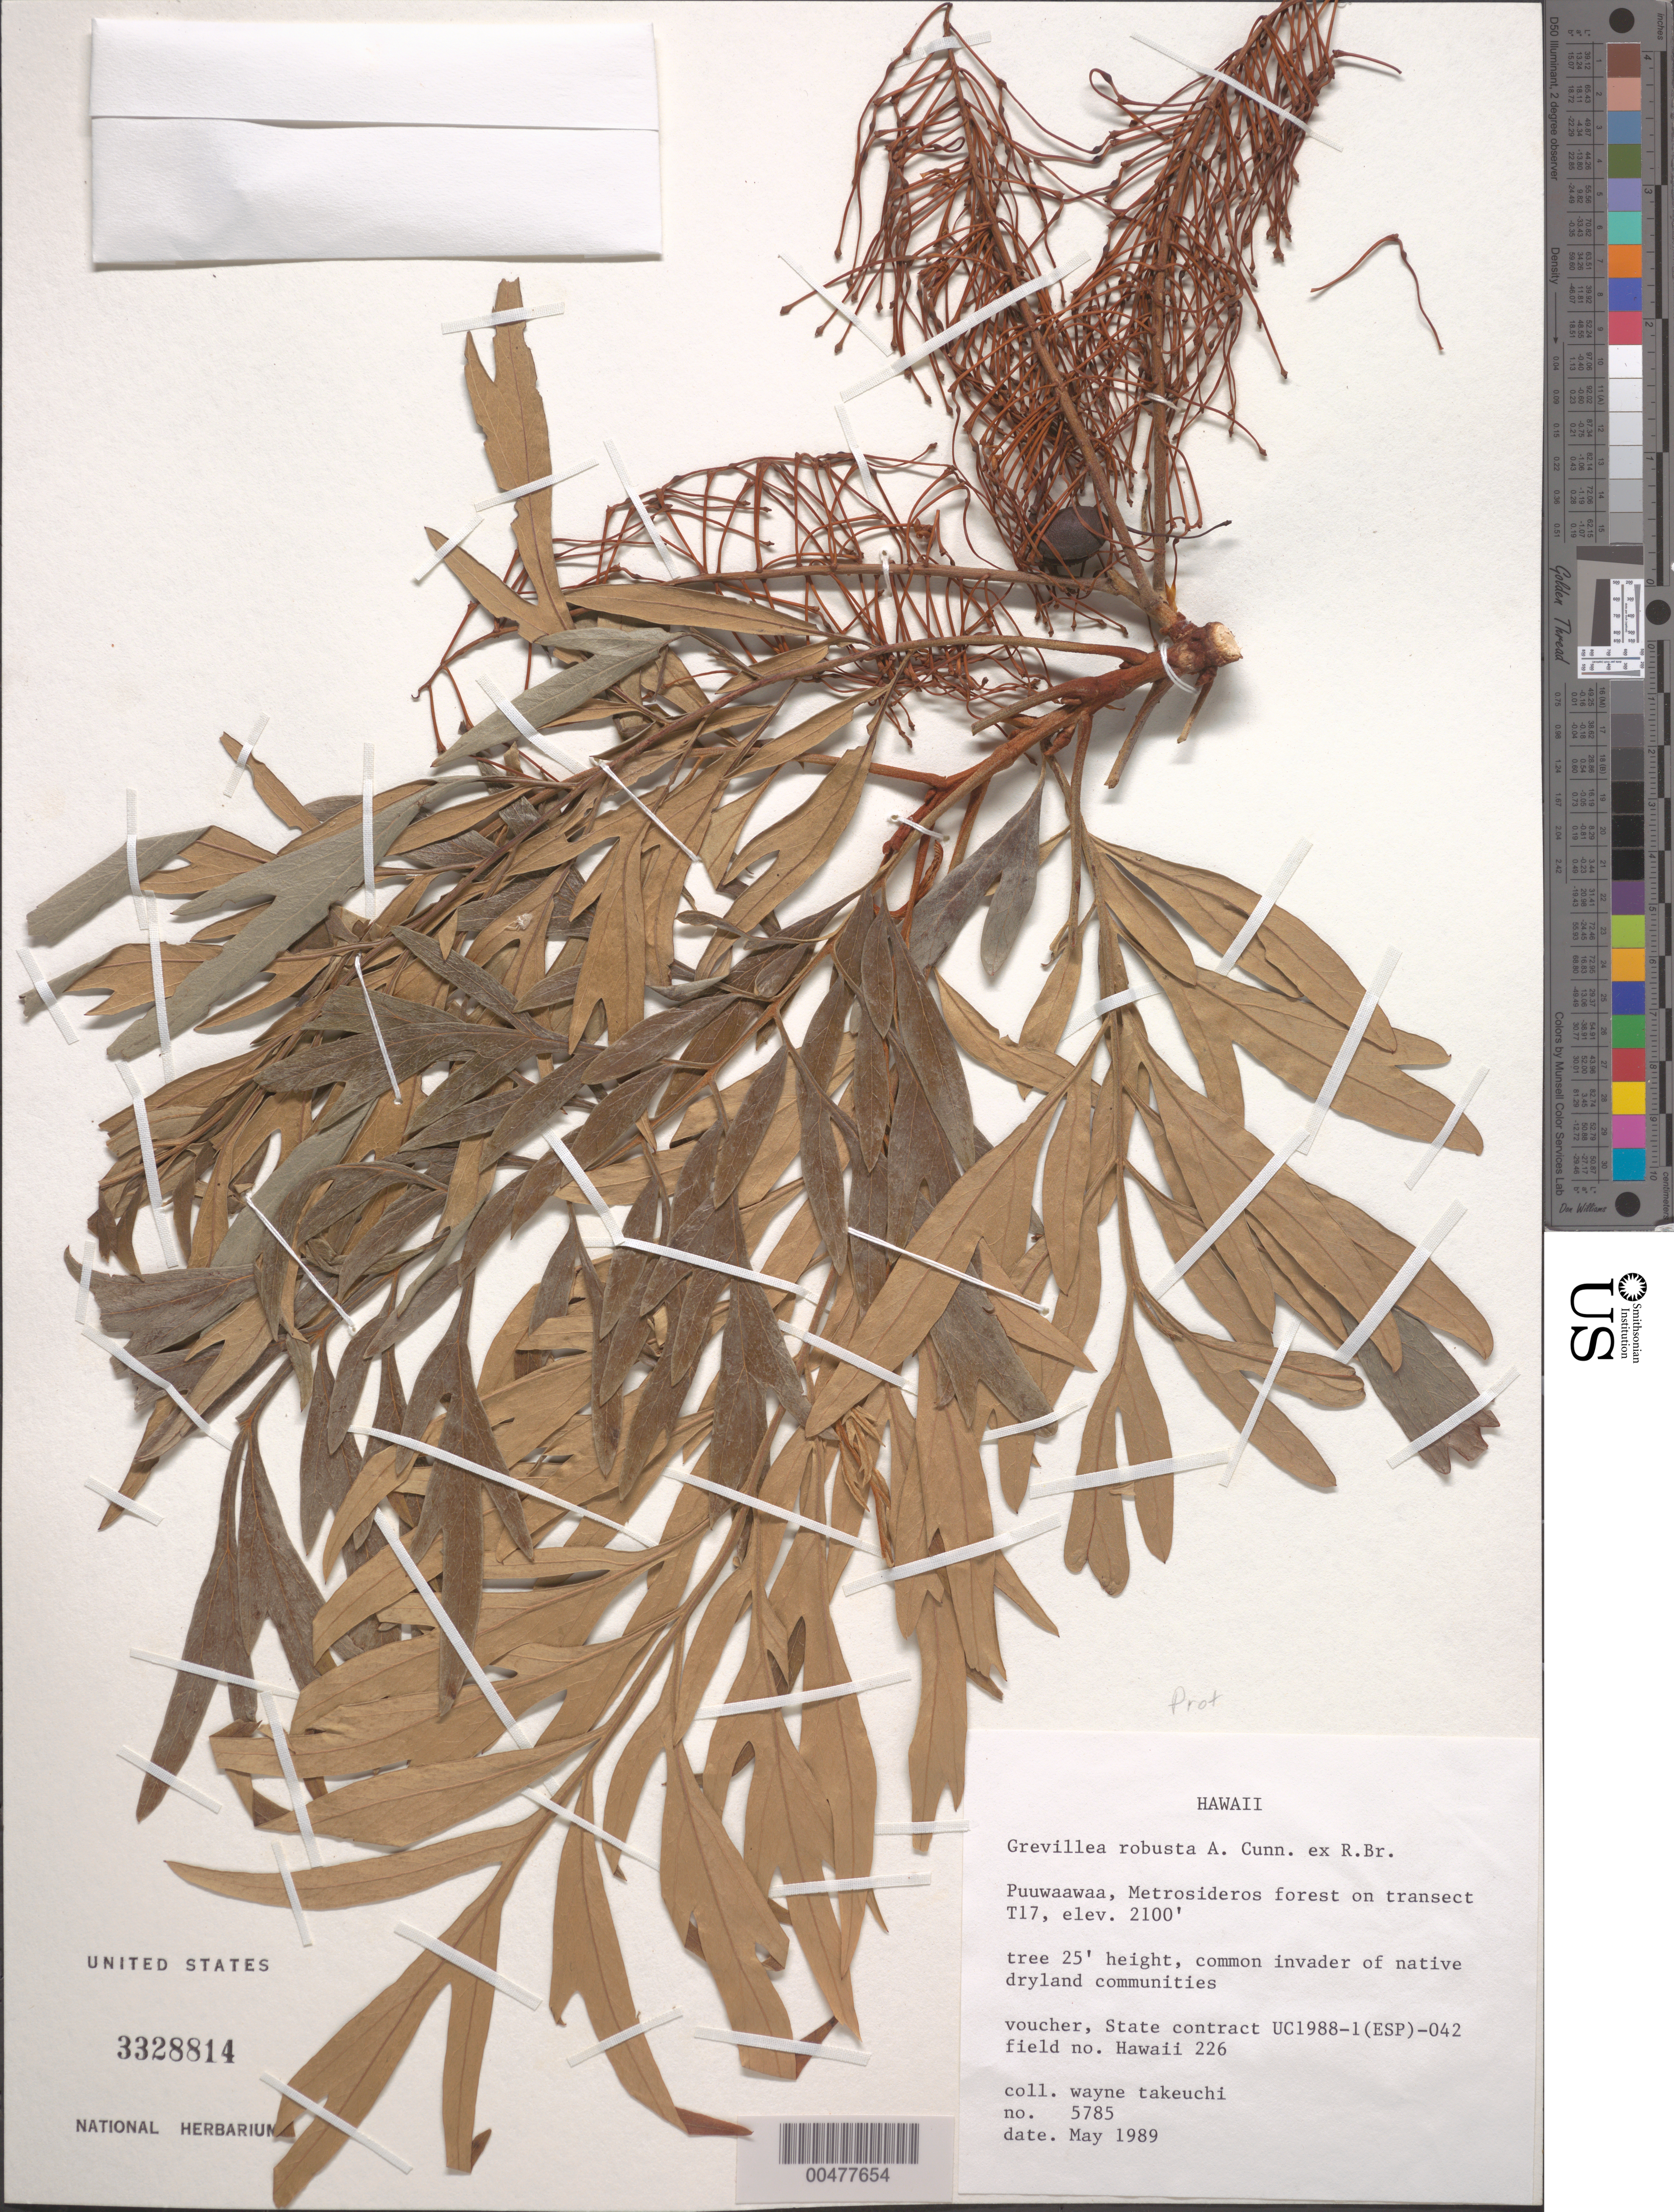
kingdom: Plantae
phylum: Tracheophyta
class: Magnoliopsida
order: Proteales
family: Proteaceae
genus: Grevillea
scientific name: Grevillea robusta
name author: A. Cunn.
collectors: W. N. Takeuchi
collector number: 5785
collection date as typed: May 1989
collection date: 1989-05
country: United States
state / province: Hawaii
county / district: Hawaii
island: Hawaii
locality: Puuwaawaa, transect T17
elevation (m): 640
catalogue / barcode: US 3328814